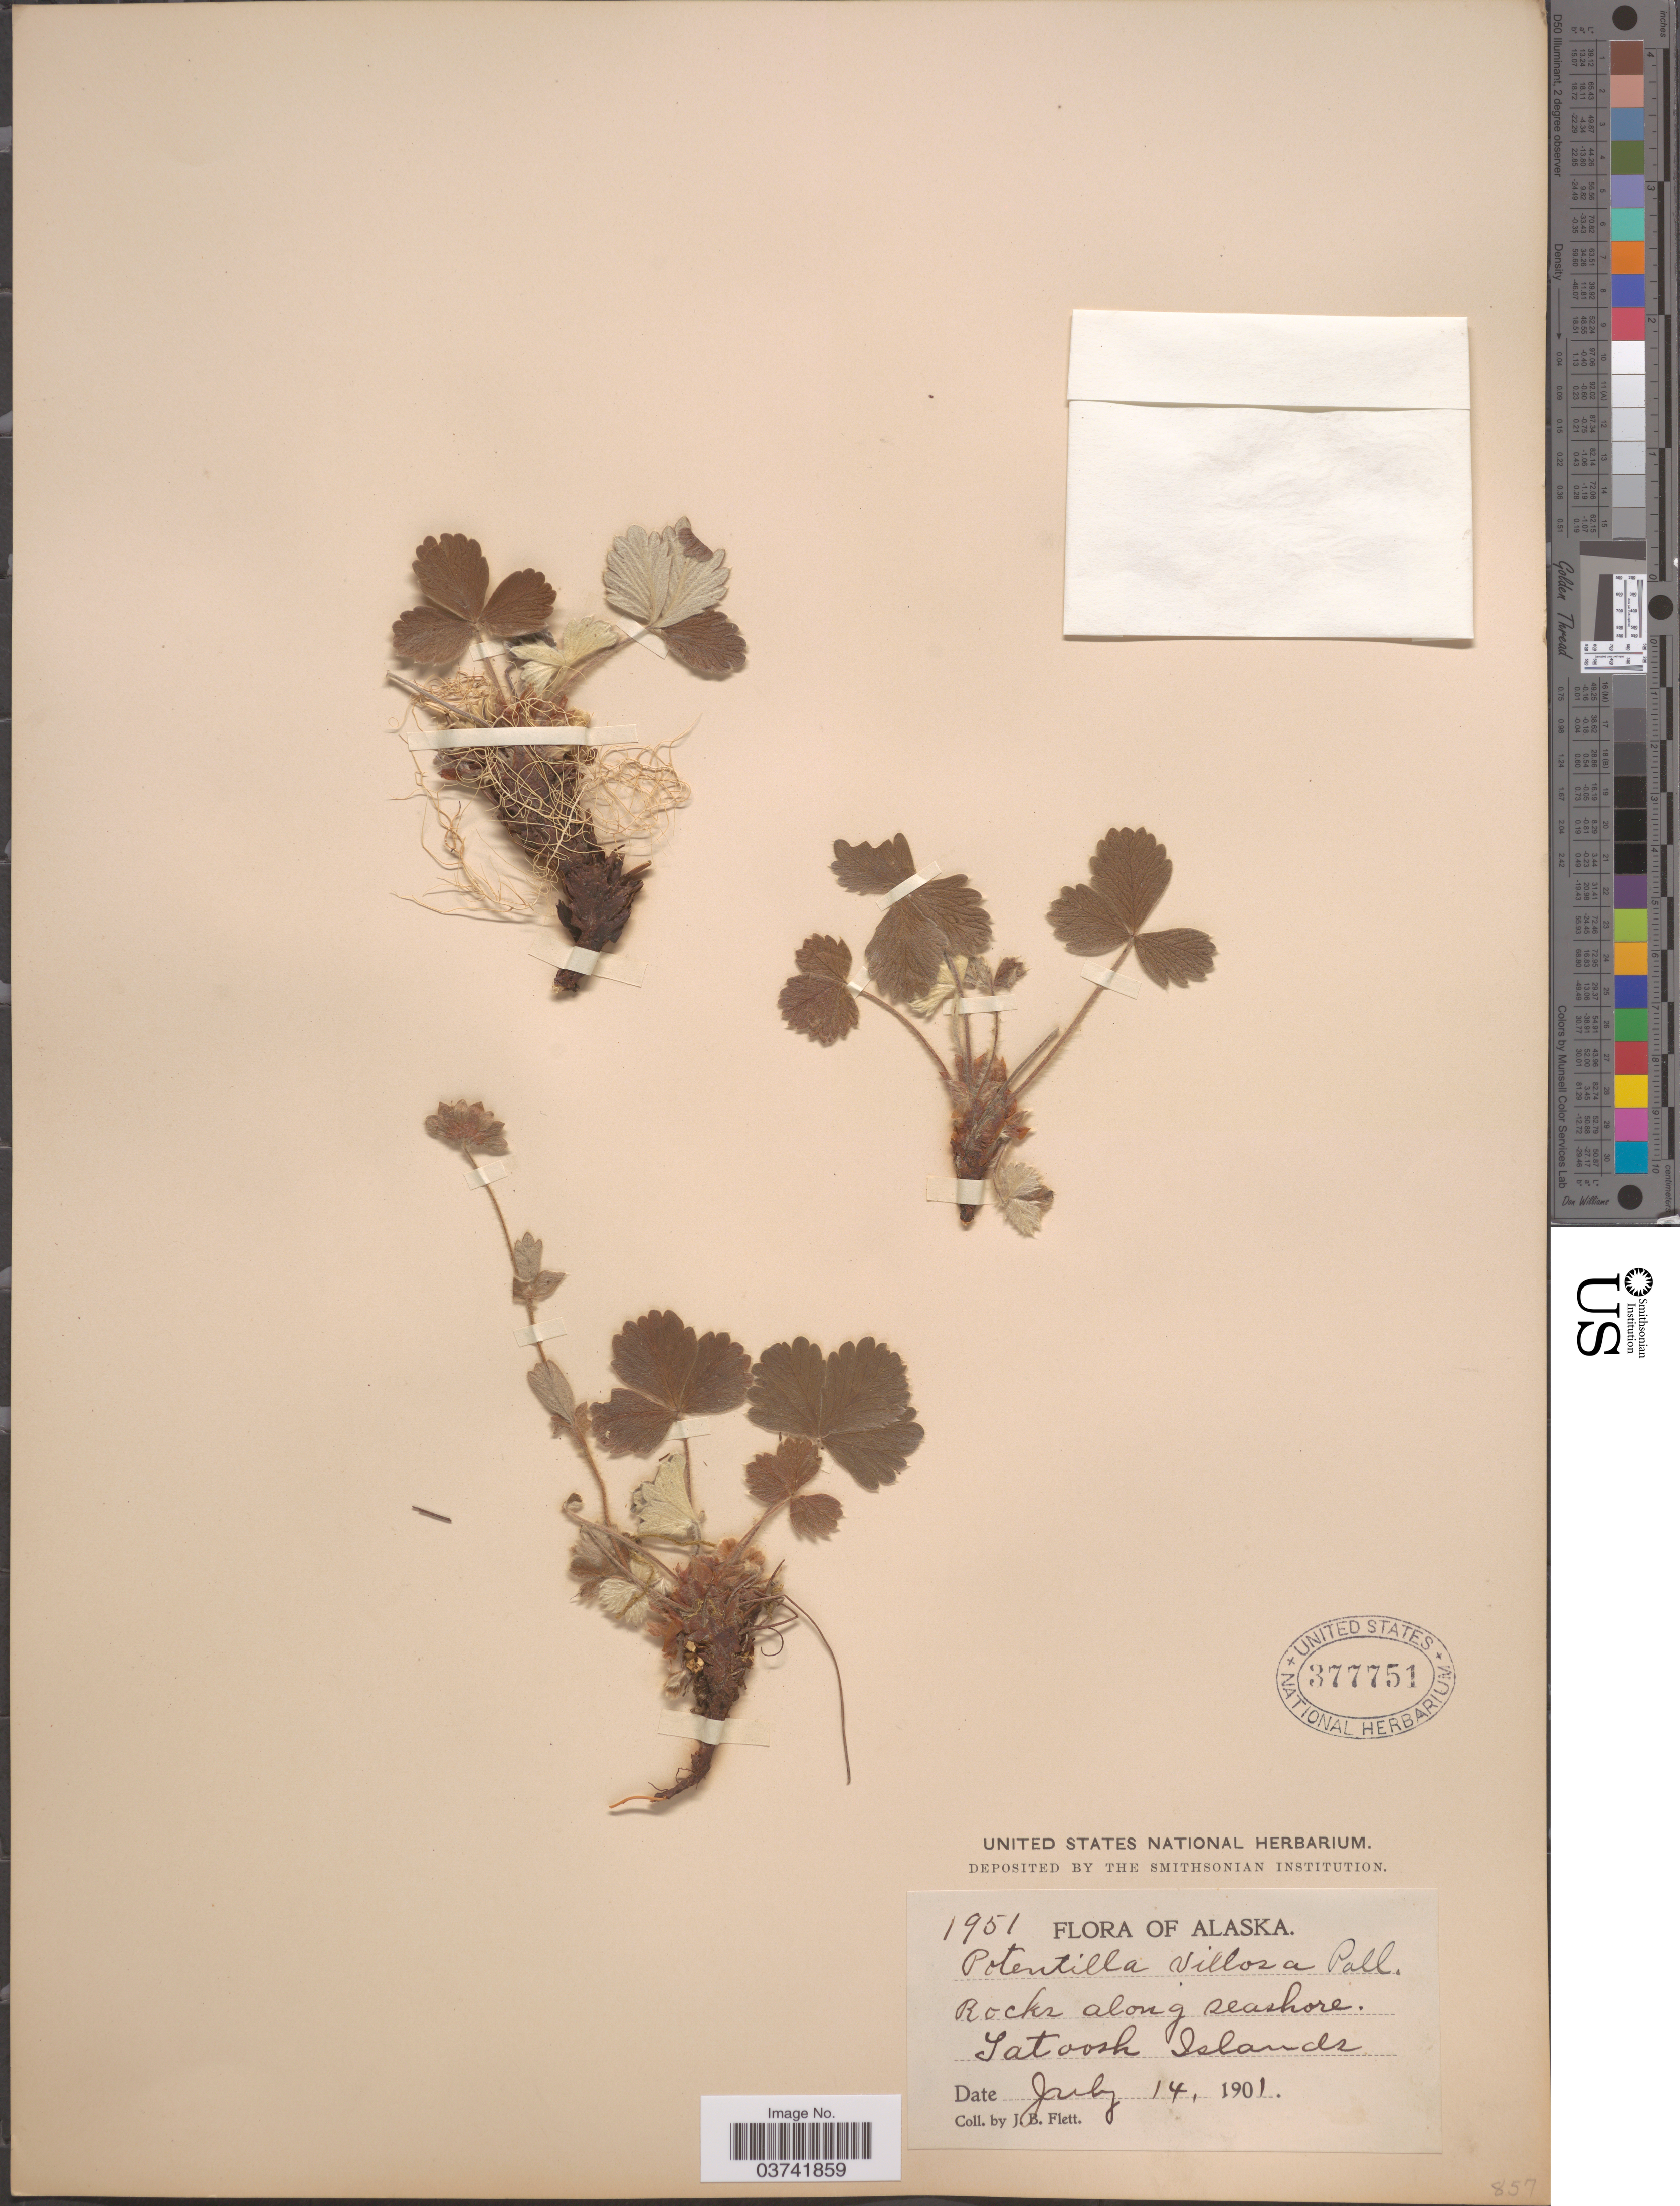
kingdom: Plantae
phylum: Tracheophyta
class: Magnoliopsida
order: Rosales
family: Rosaceae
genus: Potentilla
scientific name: Potentilla villosa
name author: Pall. ex Pursh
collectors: J. Flett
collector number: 1951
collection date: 1901-07-14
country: United States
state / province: Alaska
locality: Rocks along seashore, Tatoosh Islands.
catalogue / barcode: US 377751